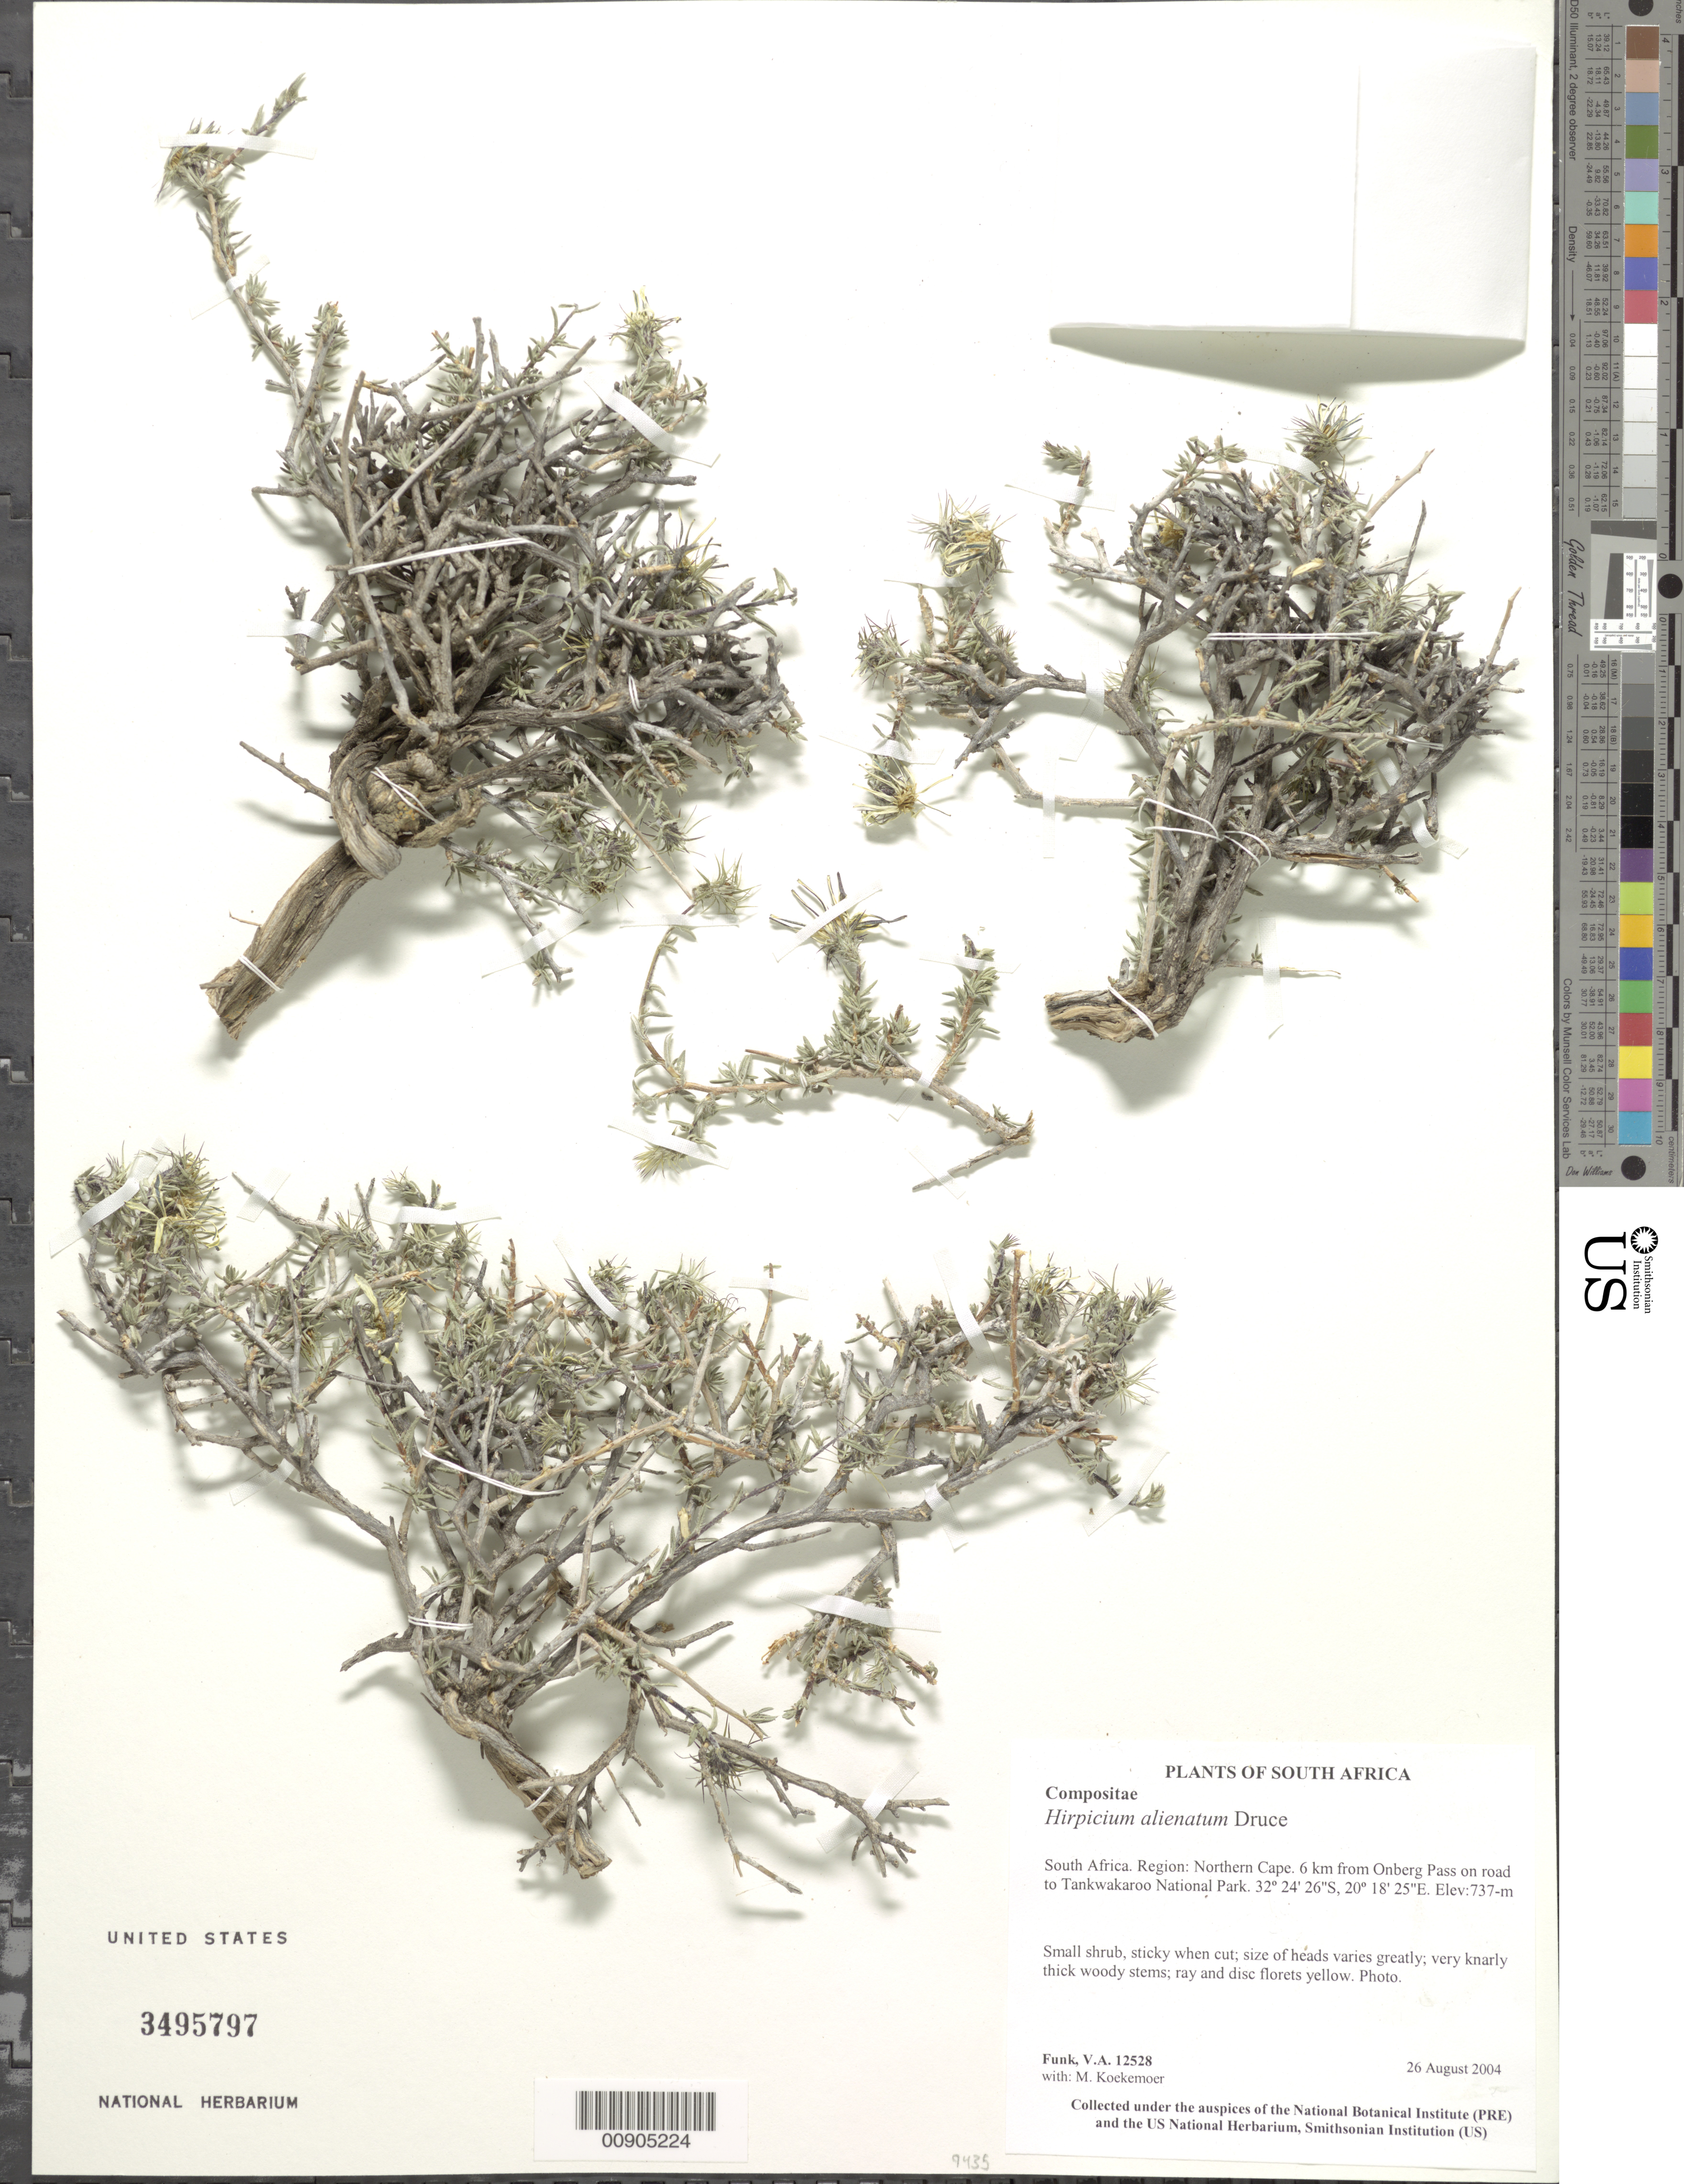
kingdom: Plantae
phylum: Tracheophyta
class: Magnoliopsida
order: Asterales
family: Asteraceae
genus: Hirpicium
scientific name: Hirpicium alienatum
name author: (Thunb.) Druce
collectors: V. Funk & M. Koekemoer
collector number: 12528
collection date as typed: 26 August 2004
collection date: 2004-08-26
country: South Africa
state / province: Northern Cape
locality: Northern Cape, 6 km from Onberg Pass, road to Tankwakaroo National Park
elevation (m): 737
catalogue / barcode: US 3495797